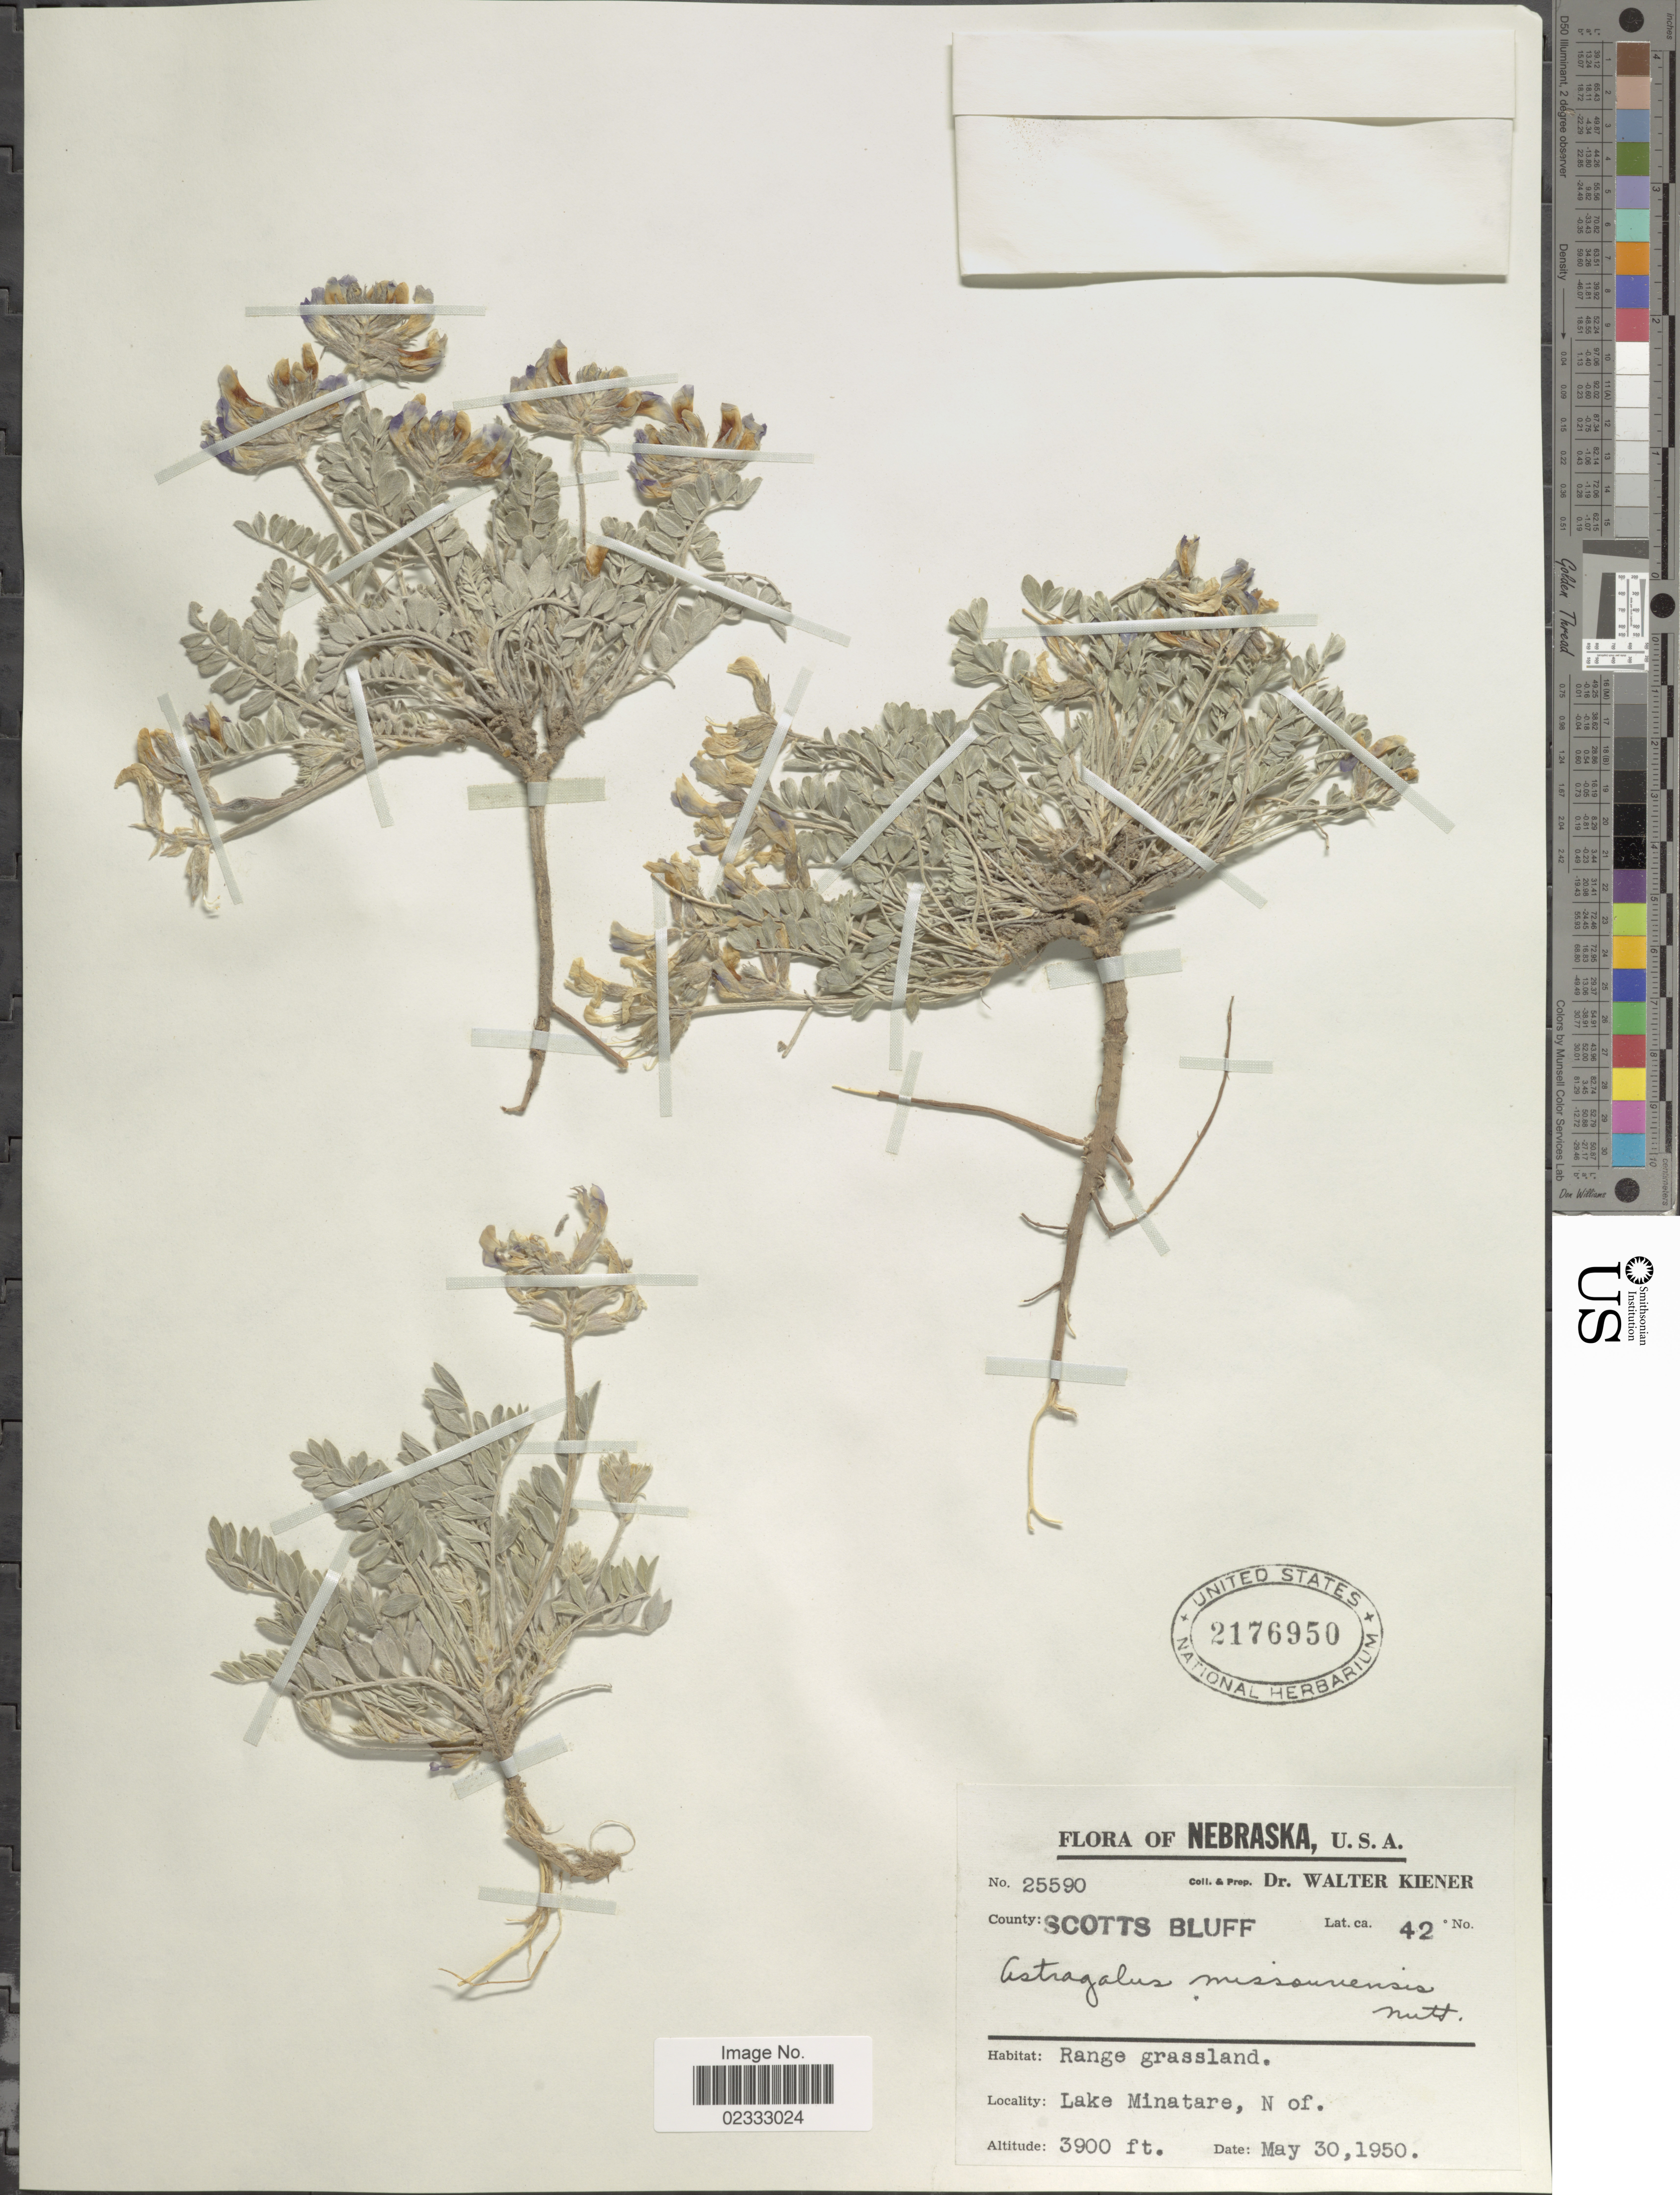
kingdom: Plantae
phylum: Tracheophyta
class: Magnoliopsida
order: Fabales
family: Fabaceae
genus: Astragalus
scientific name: Astragalus missouriensis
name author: Nutt.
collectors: W. Kiener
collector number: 25590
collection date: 1950-05-30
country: United States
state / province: Nebraska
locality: County Scotts Bluff, Lake Minatare, N. of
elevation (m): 1189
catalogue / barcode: US 2176950